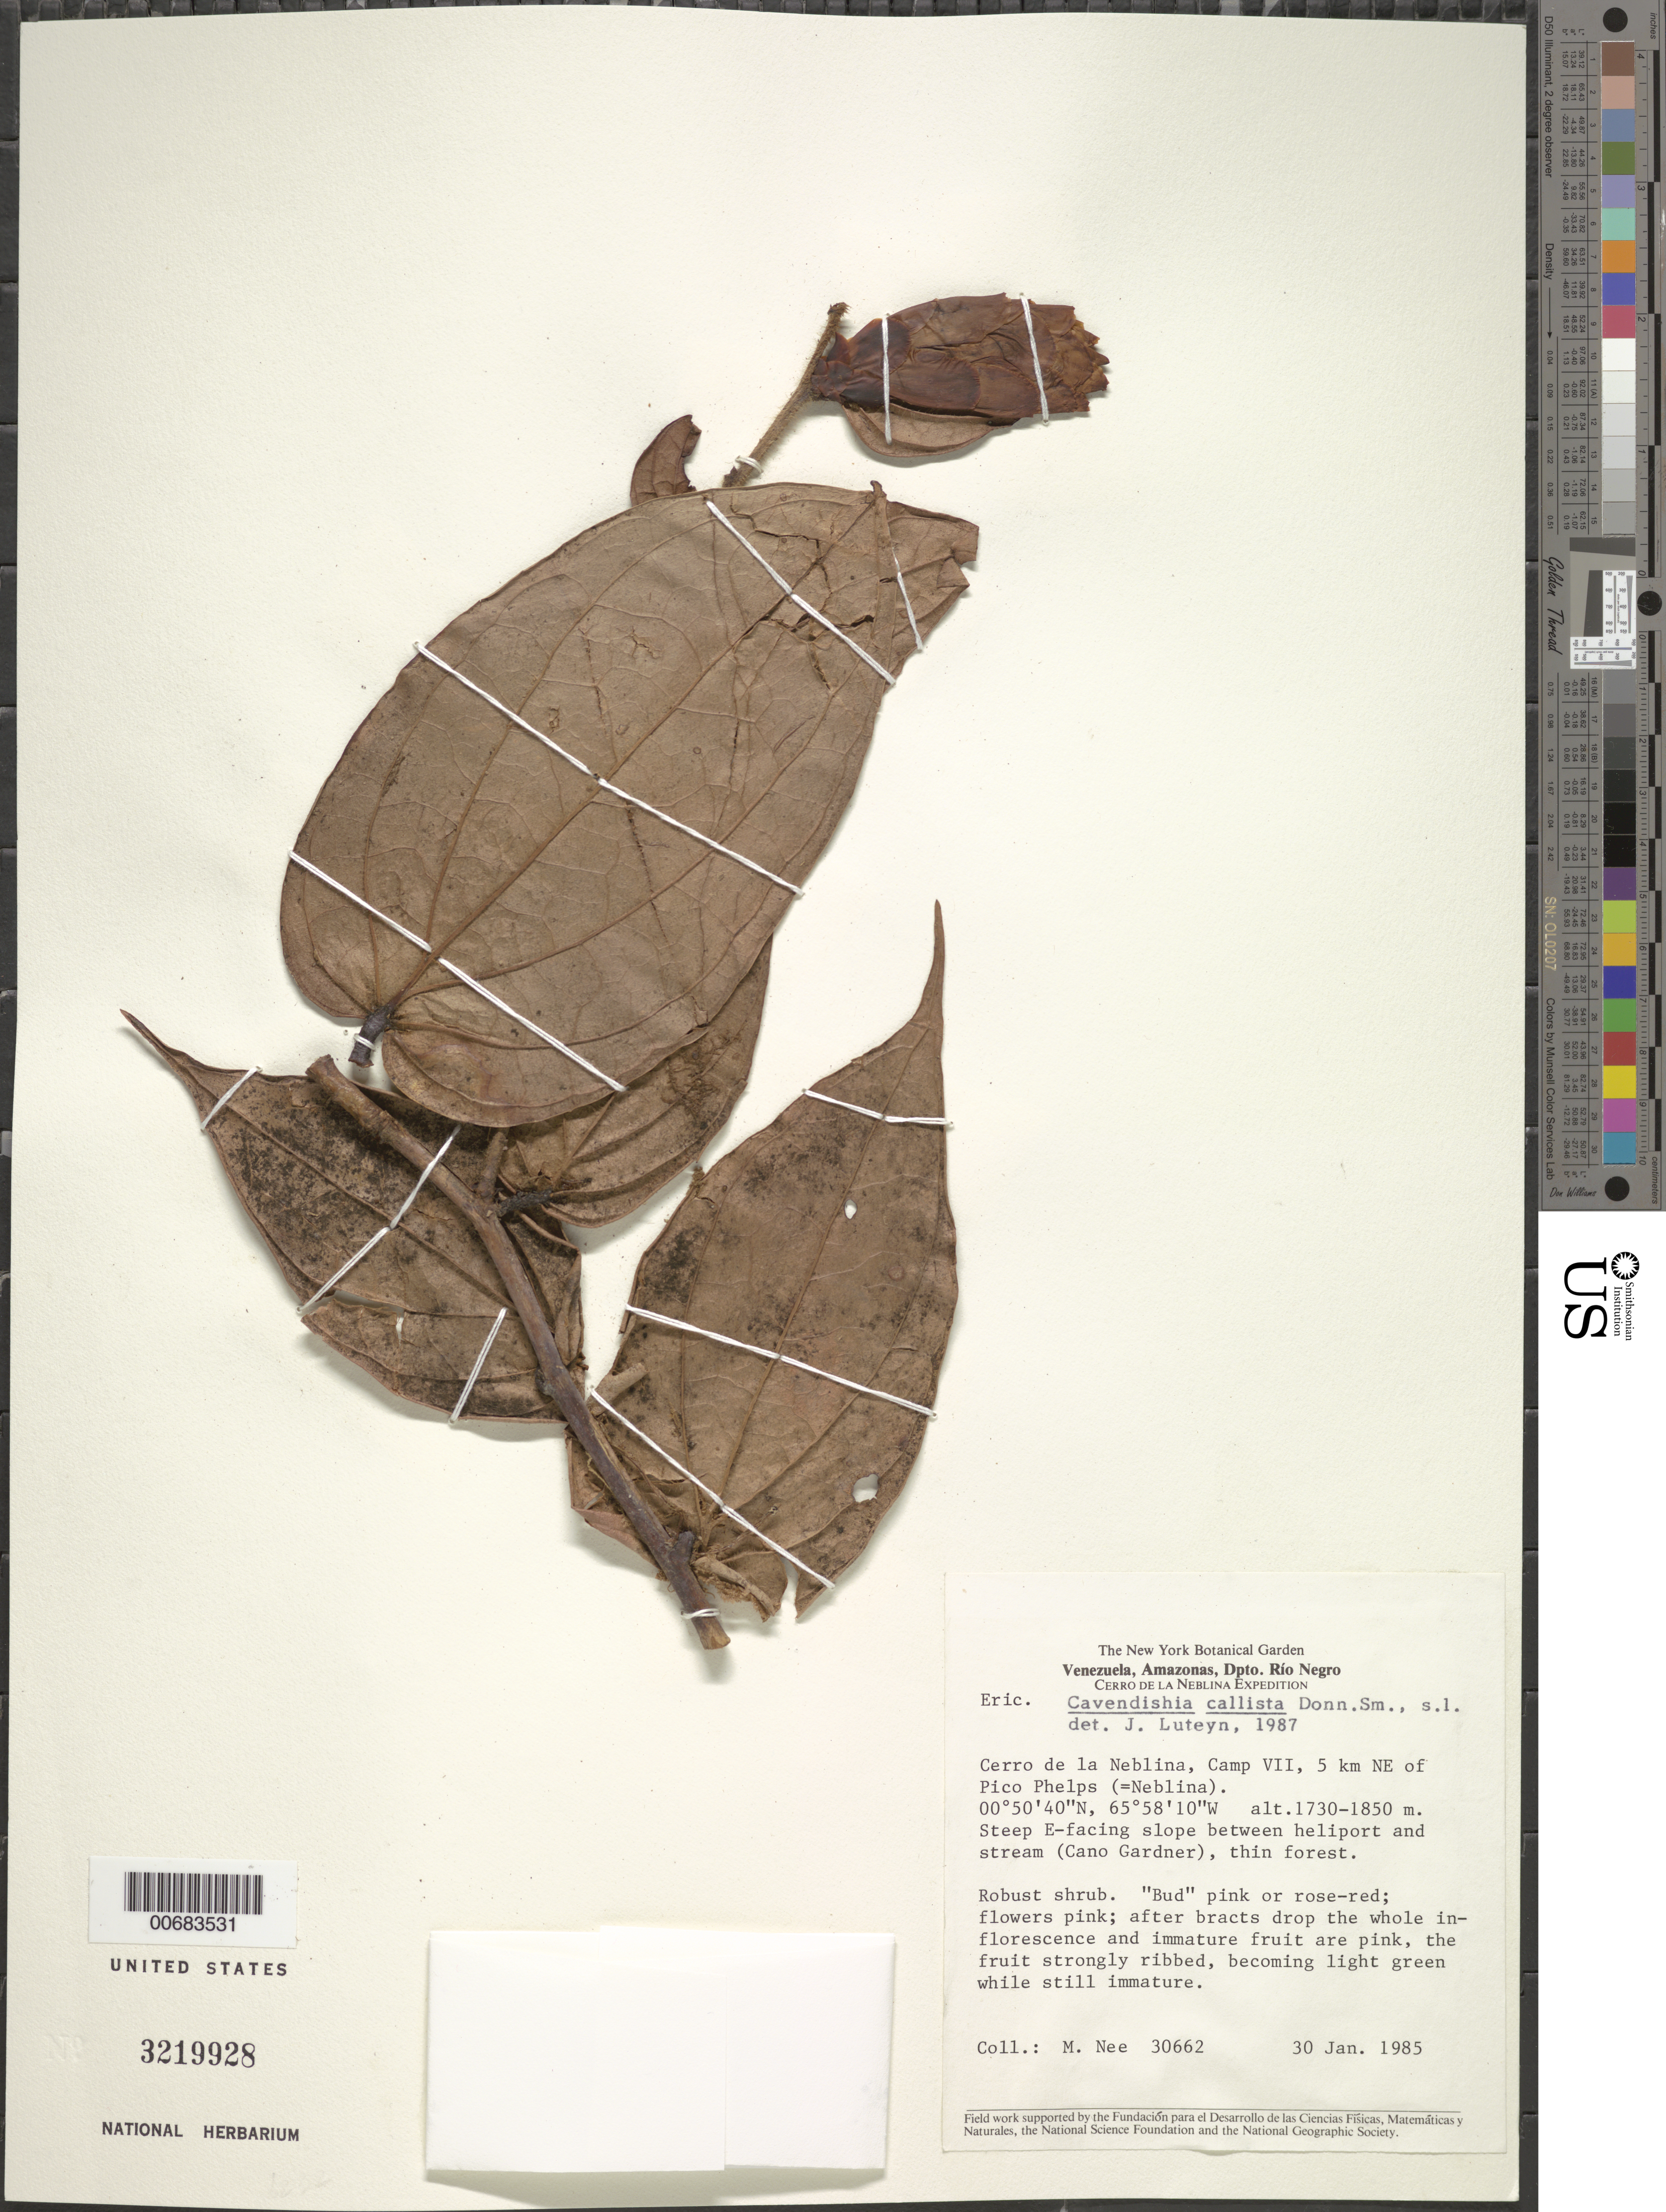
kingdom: Plantae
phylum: Tracheophyta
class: Magnoliopsida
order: Ericales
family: Ericaceae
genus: Cavendishia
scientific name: Cavendishia callista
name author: Donn. Sm.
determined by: Luteyn, J. L.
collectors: M. Nee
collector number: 30662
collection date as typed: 30-Jan-85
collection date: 1985-01-30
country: Venezuela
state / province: Amazonas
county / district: Río Negro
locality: Cerro de la Neblina, Camp VII, 5 km NE of Pico Phelps (=Neblina)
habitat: Thin forest, steep E facing slope betw heliport & stream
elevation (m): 1730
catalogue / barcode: US 3219928